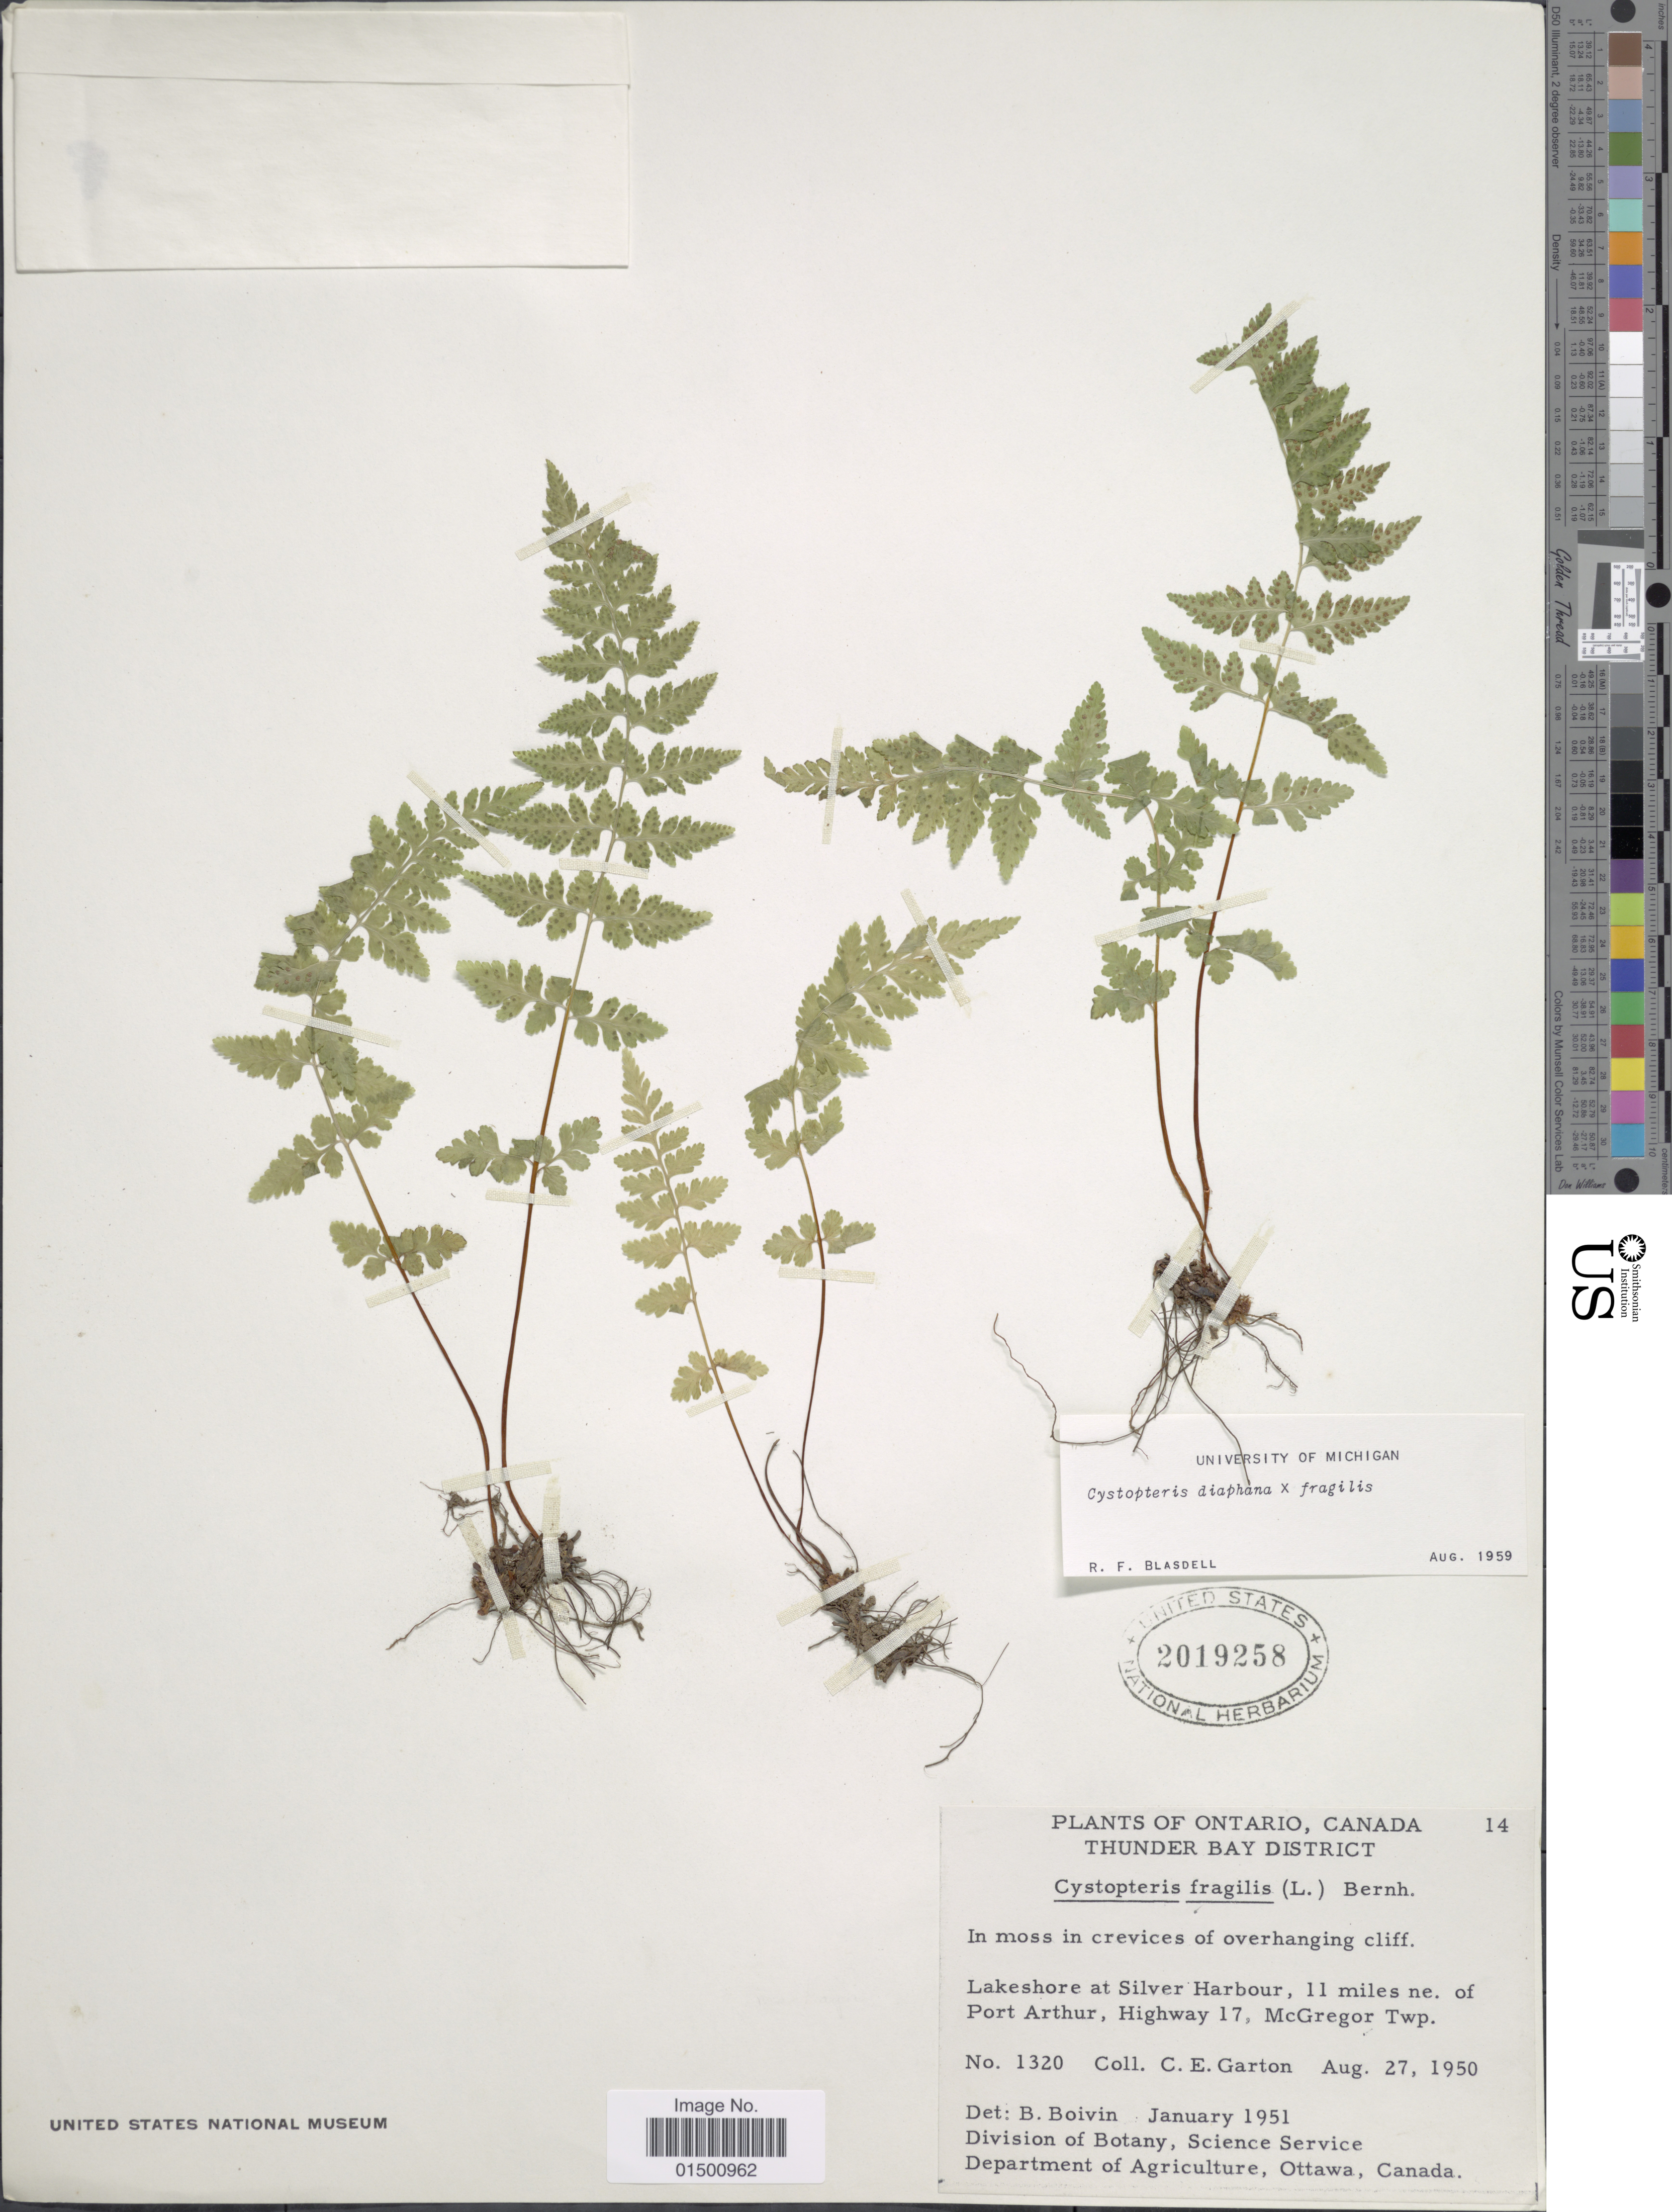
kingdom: Plantae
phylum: Tracheophyta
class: Polypodiopsida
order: Polypodiales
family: Cystopteridaceae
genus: Cystopteris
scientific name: Cystopteris diaphana x C. fragilis (L.) Bernh.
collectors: C. E. Garton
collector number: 1320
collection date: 1950-08-27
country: Canada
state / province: Ontario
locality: Thunder Bay District, Lakeshore at Silver Harbour, 11 miles ne. of Port Arthur, Highway 17, McGregor Twp.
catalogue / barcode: US 2019258